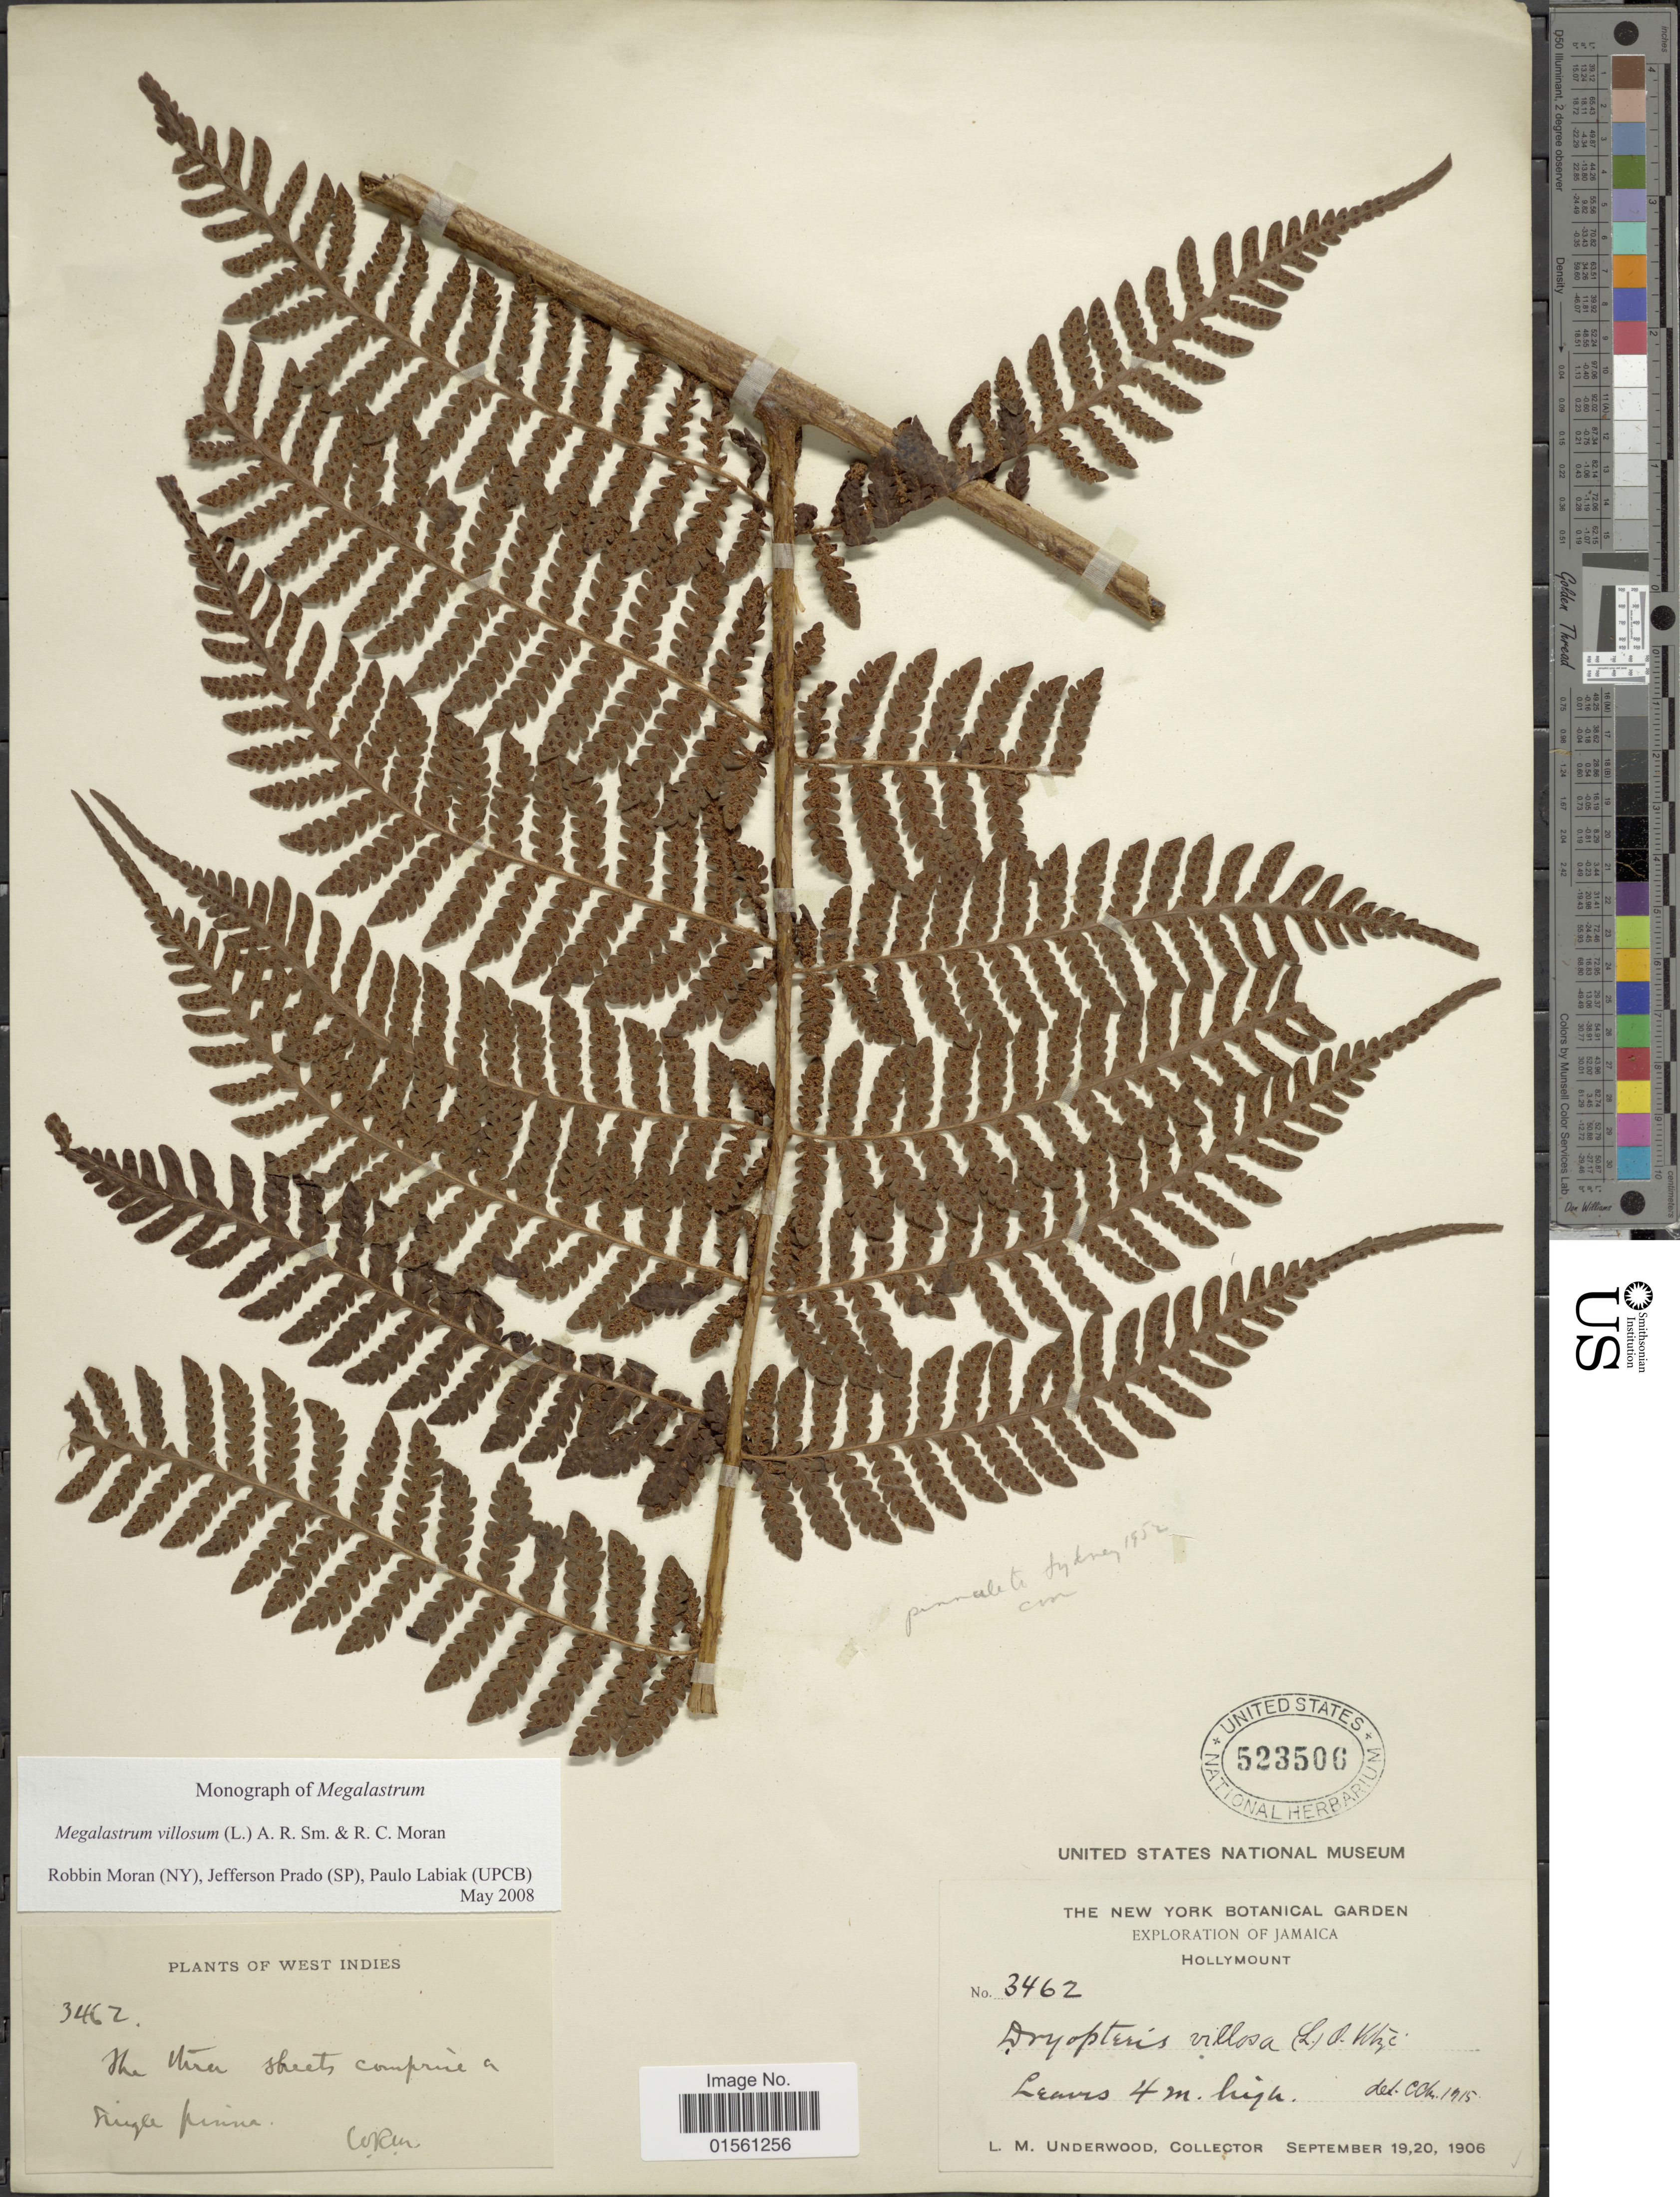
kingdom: Plantae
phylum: Tracheophyta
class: Polypodiopsida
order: Polypodiales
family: Dryopteridaceae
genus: Megalastrum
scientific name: Megalastrum villosum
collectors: L. M. Underwood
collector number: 3462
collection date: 1906-09-19/1906-09-20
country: Jamaica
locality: Hollymount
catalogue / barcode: US 523506